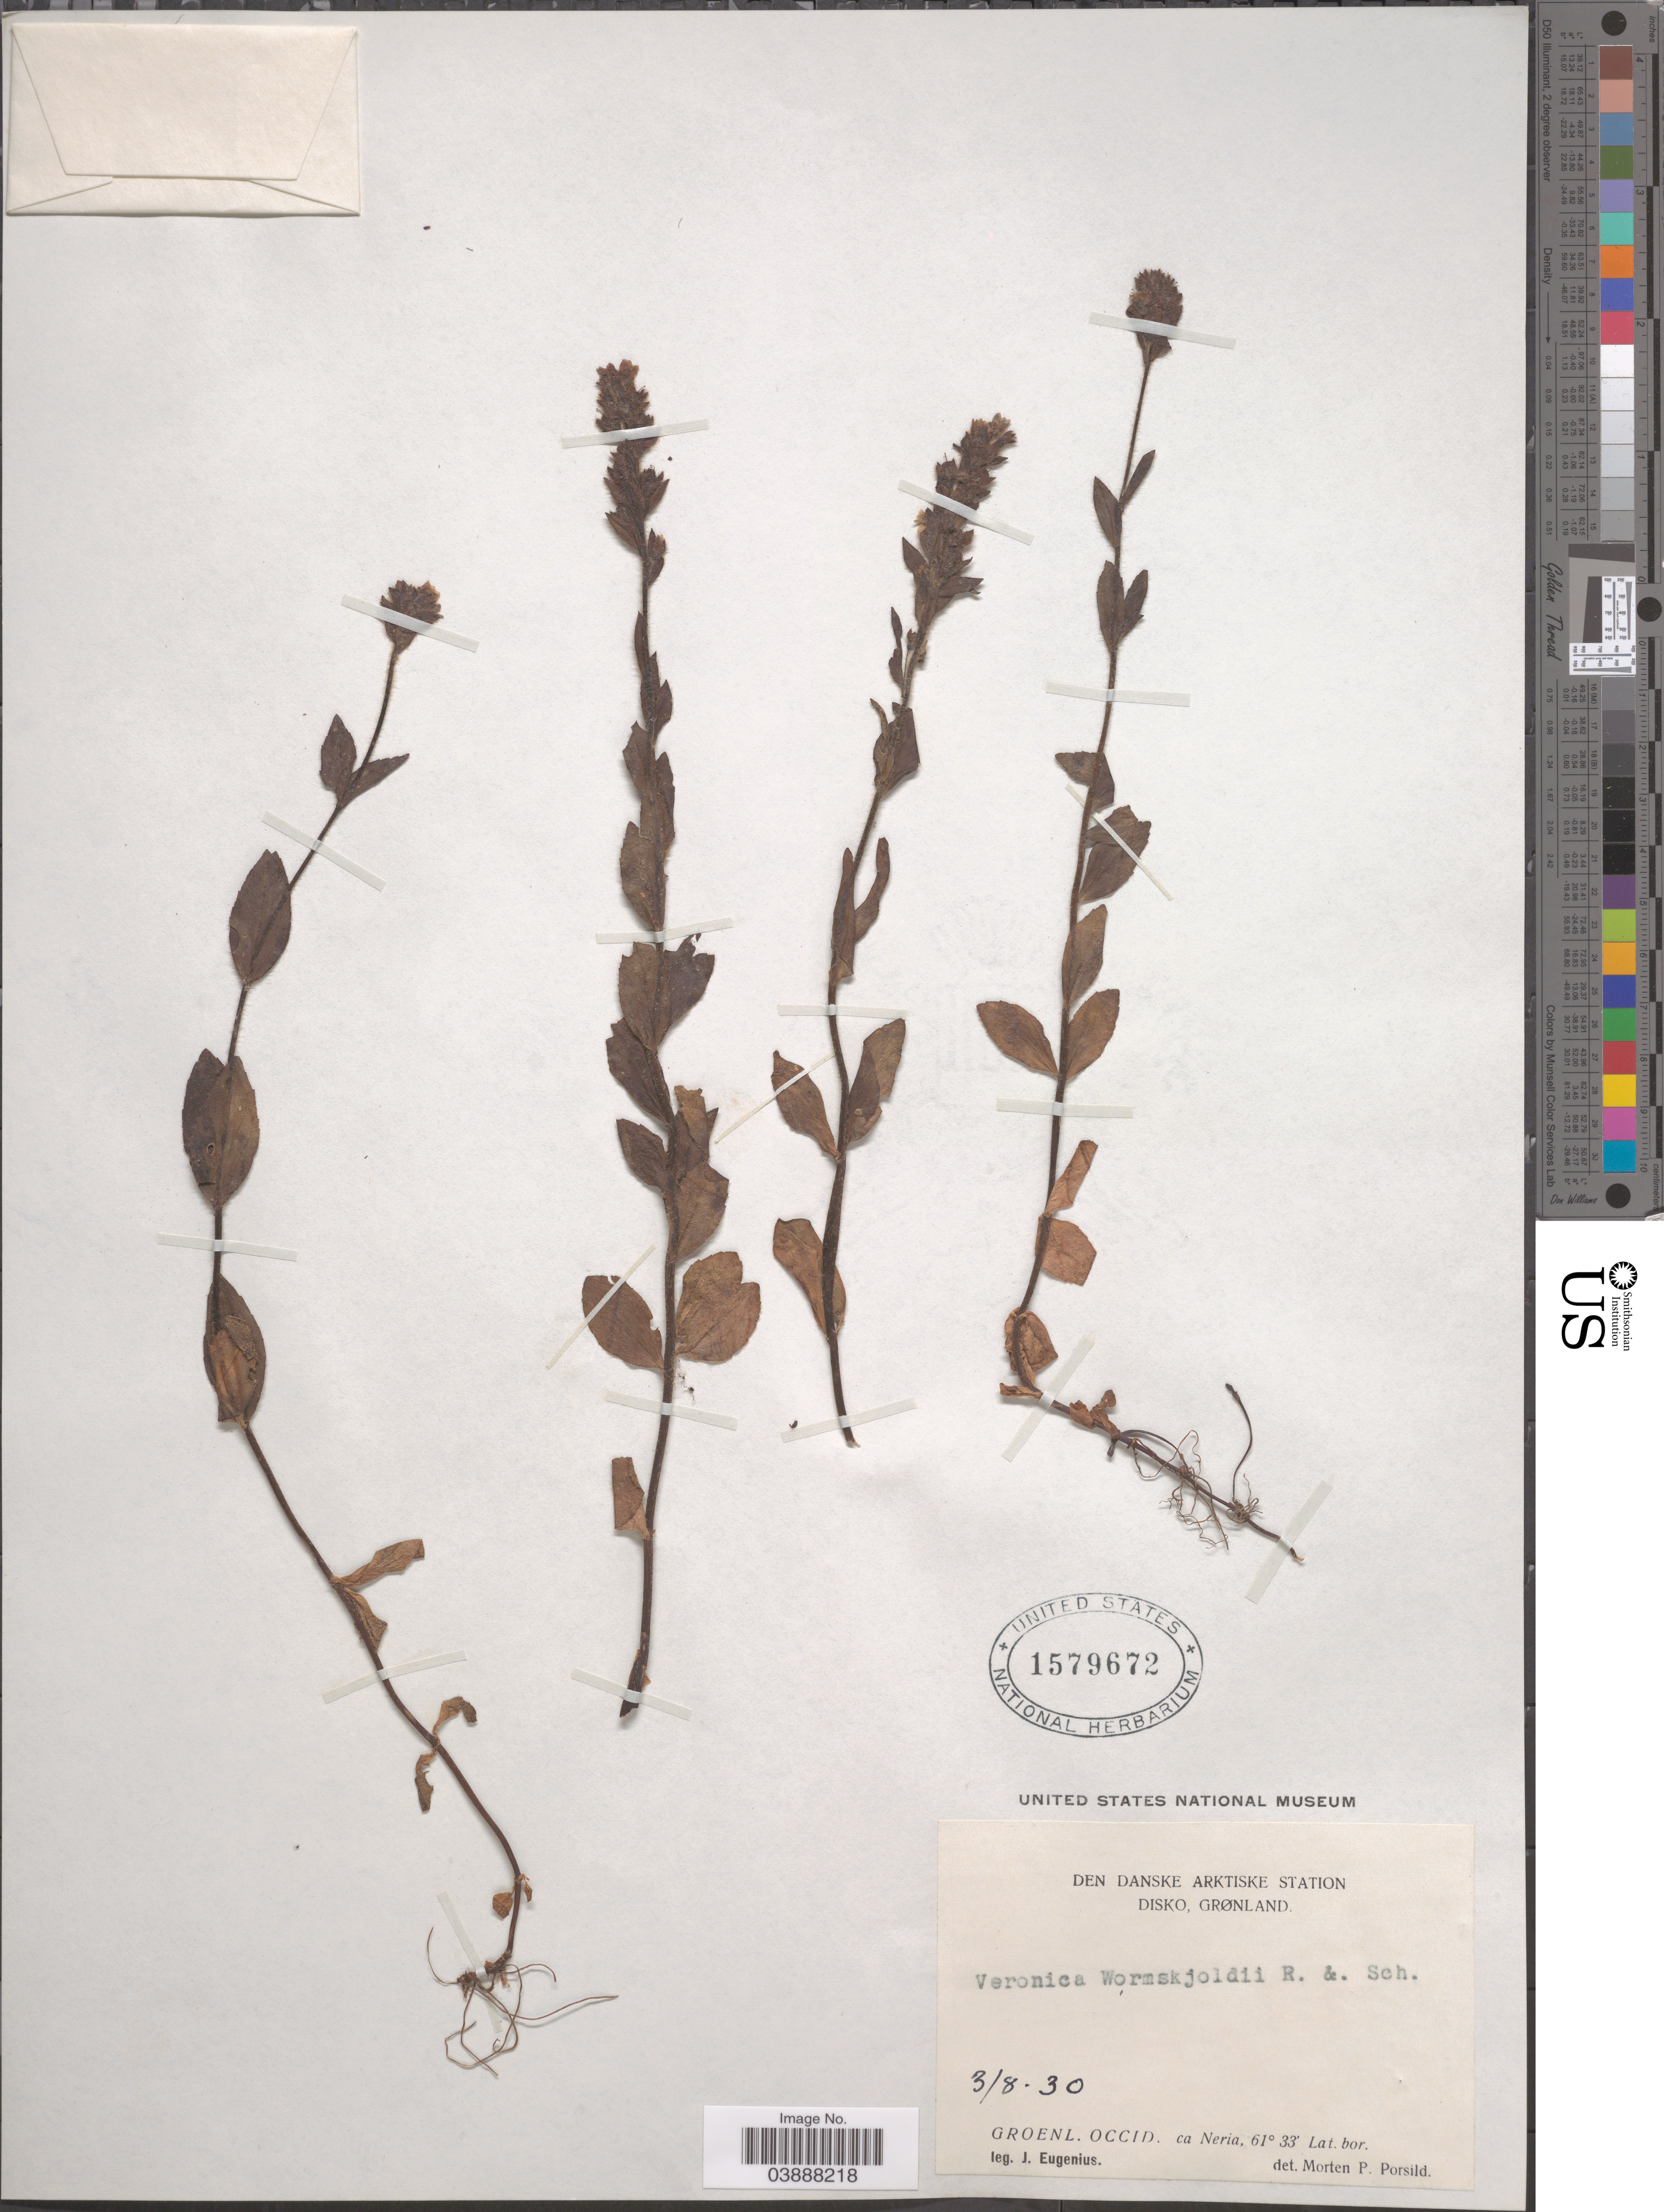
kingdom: Plantae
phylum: Tracheophyta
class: Magnoliopsida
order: Lamiales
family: Plantaginaceae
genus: Veronica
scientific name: Veronica wormskjoldii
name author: Roem. & Schult.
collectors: J. Eugenius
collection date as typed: Transcribed d/m/y: 3/8/30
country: Greenland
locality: Den Danske Arktiske Station. Disko. Grønland. Groenl. occid. ca. Neria.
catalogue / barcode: US 1579672